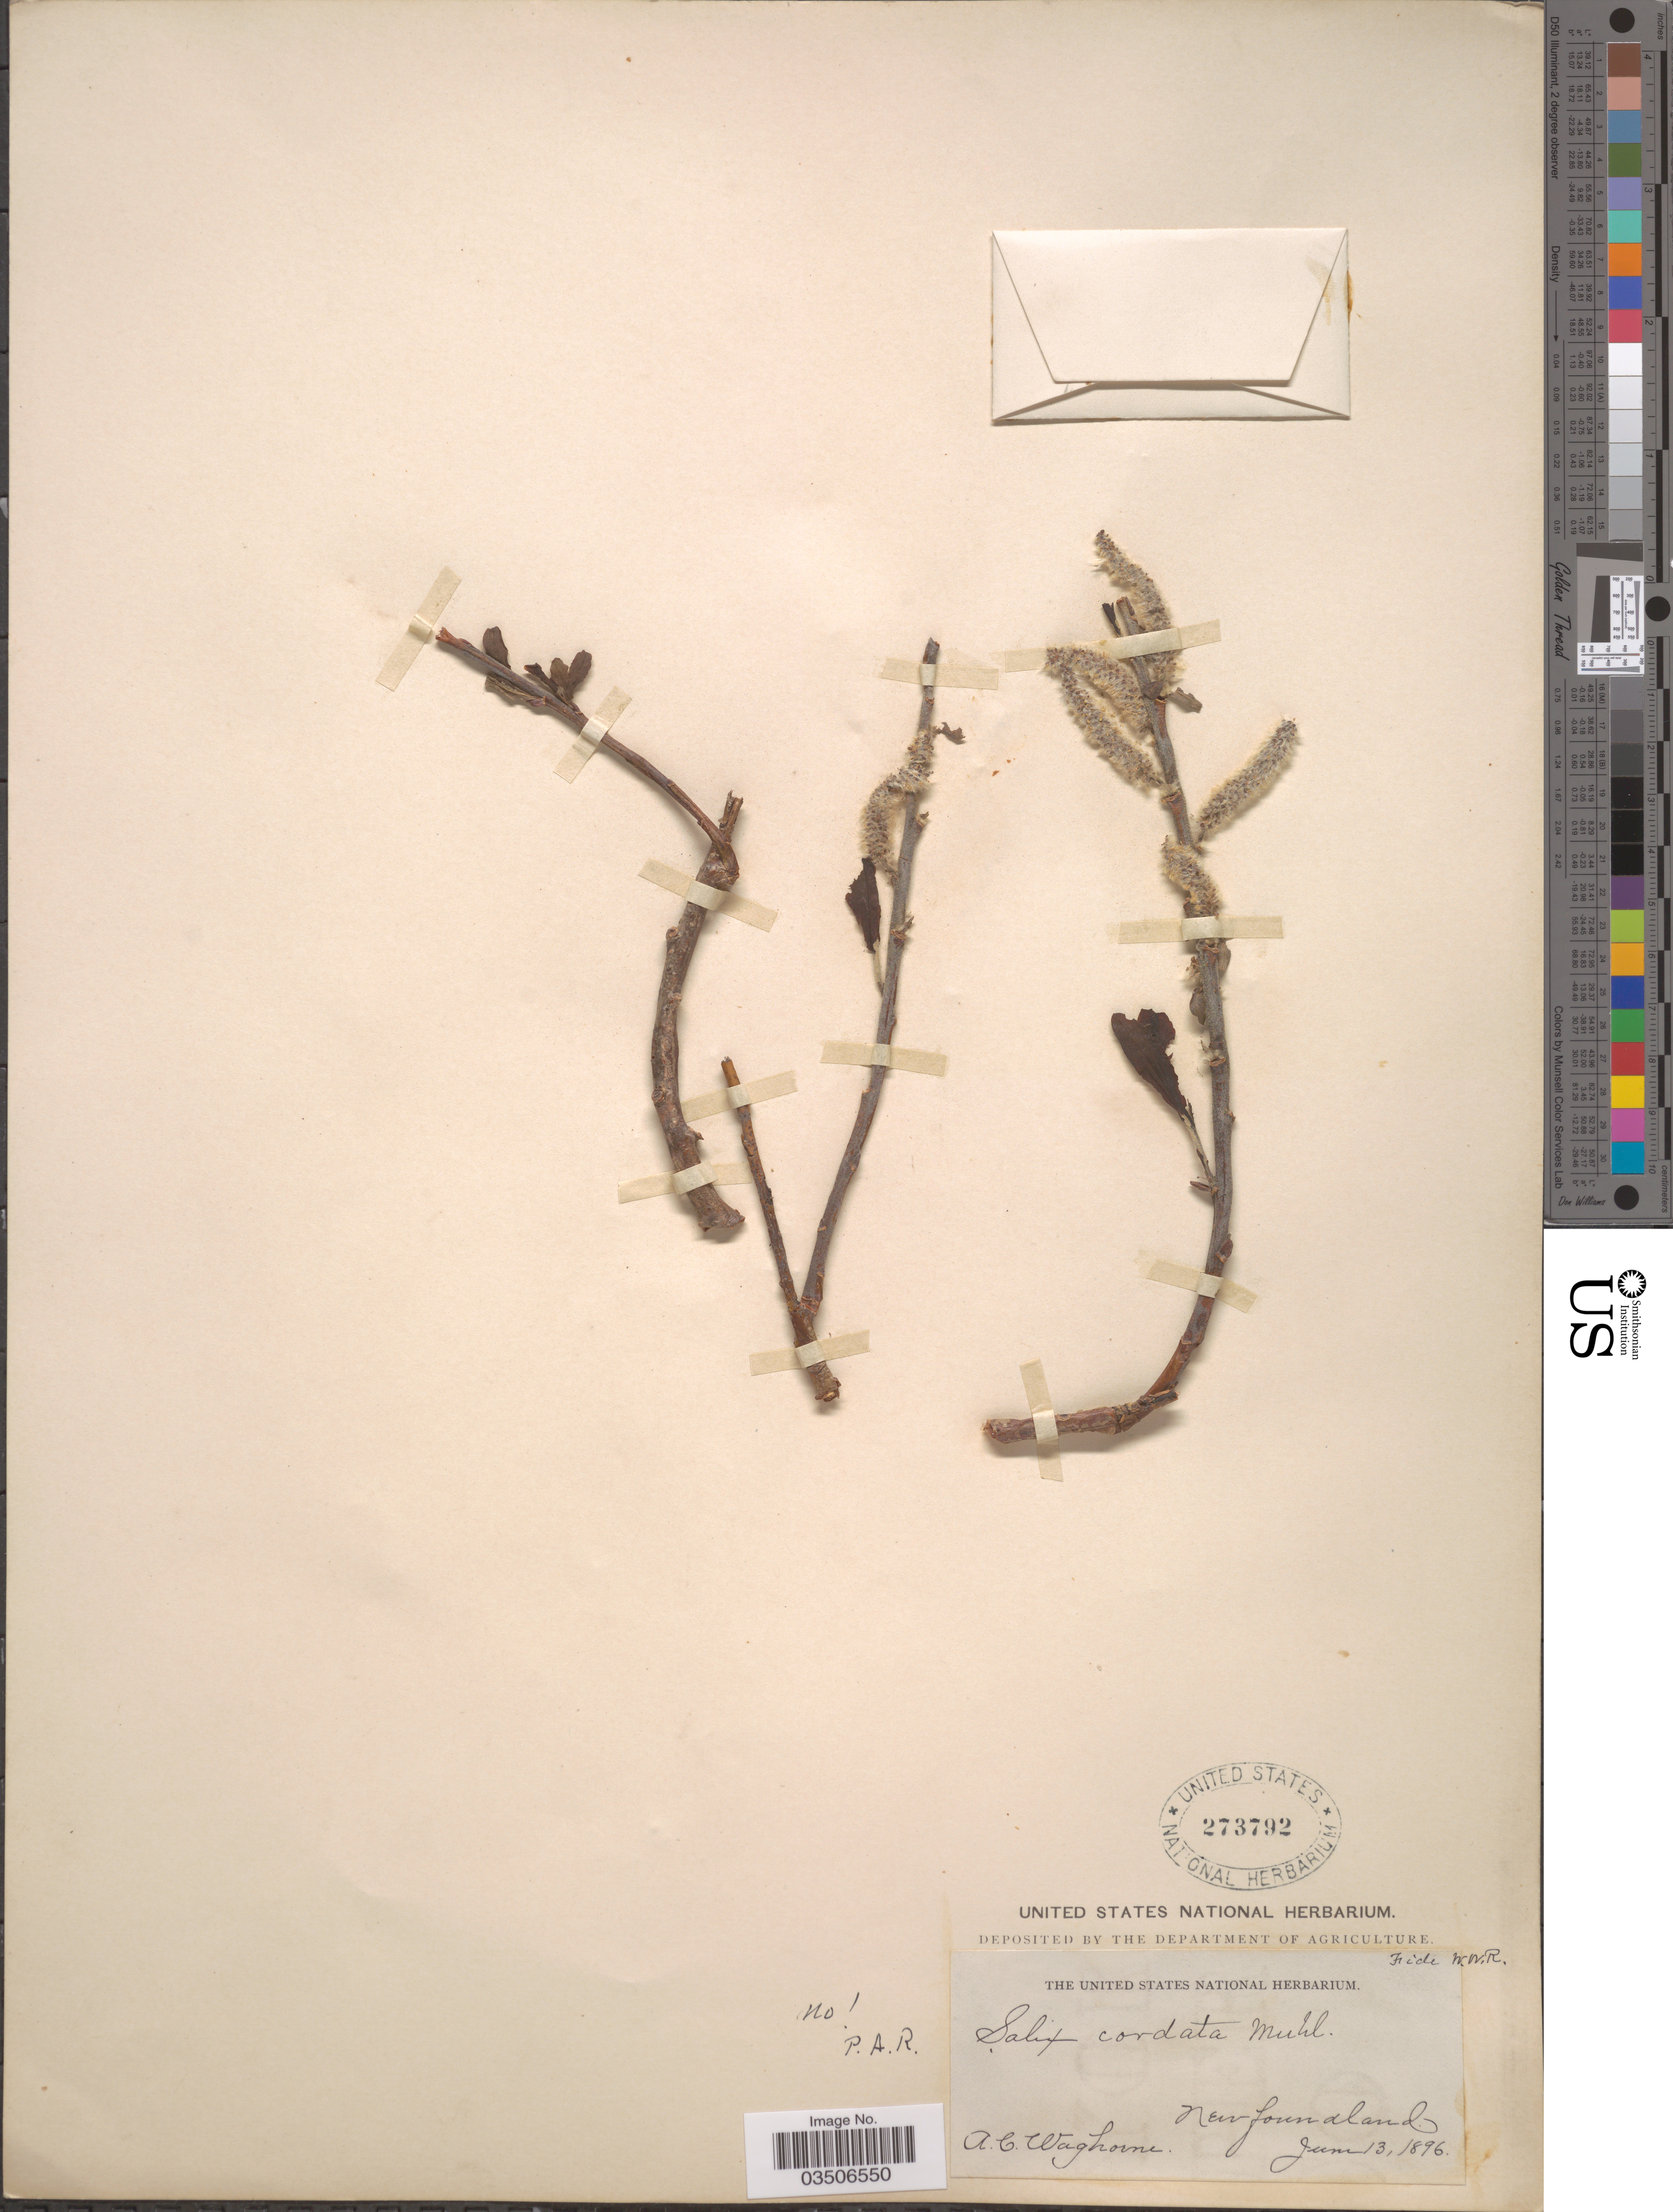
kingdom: Plantae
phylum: Tracheophyta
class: Magnoliopsida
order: Malpighiales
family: Salicaceae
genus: Salix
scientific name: Salix cordata x S. sericea Marshall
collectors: A. Waghorne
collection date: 1896-06-13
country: Canada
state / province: Newfoundland and Labrador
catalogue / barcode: US 273792